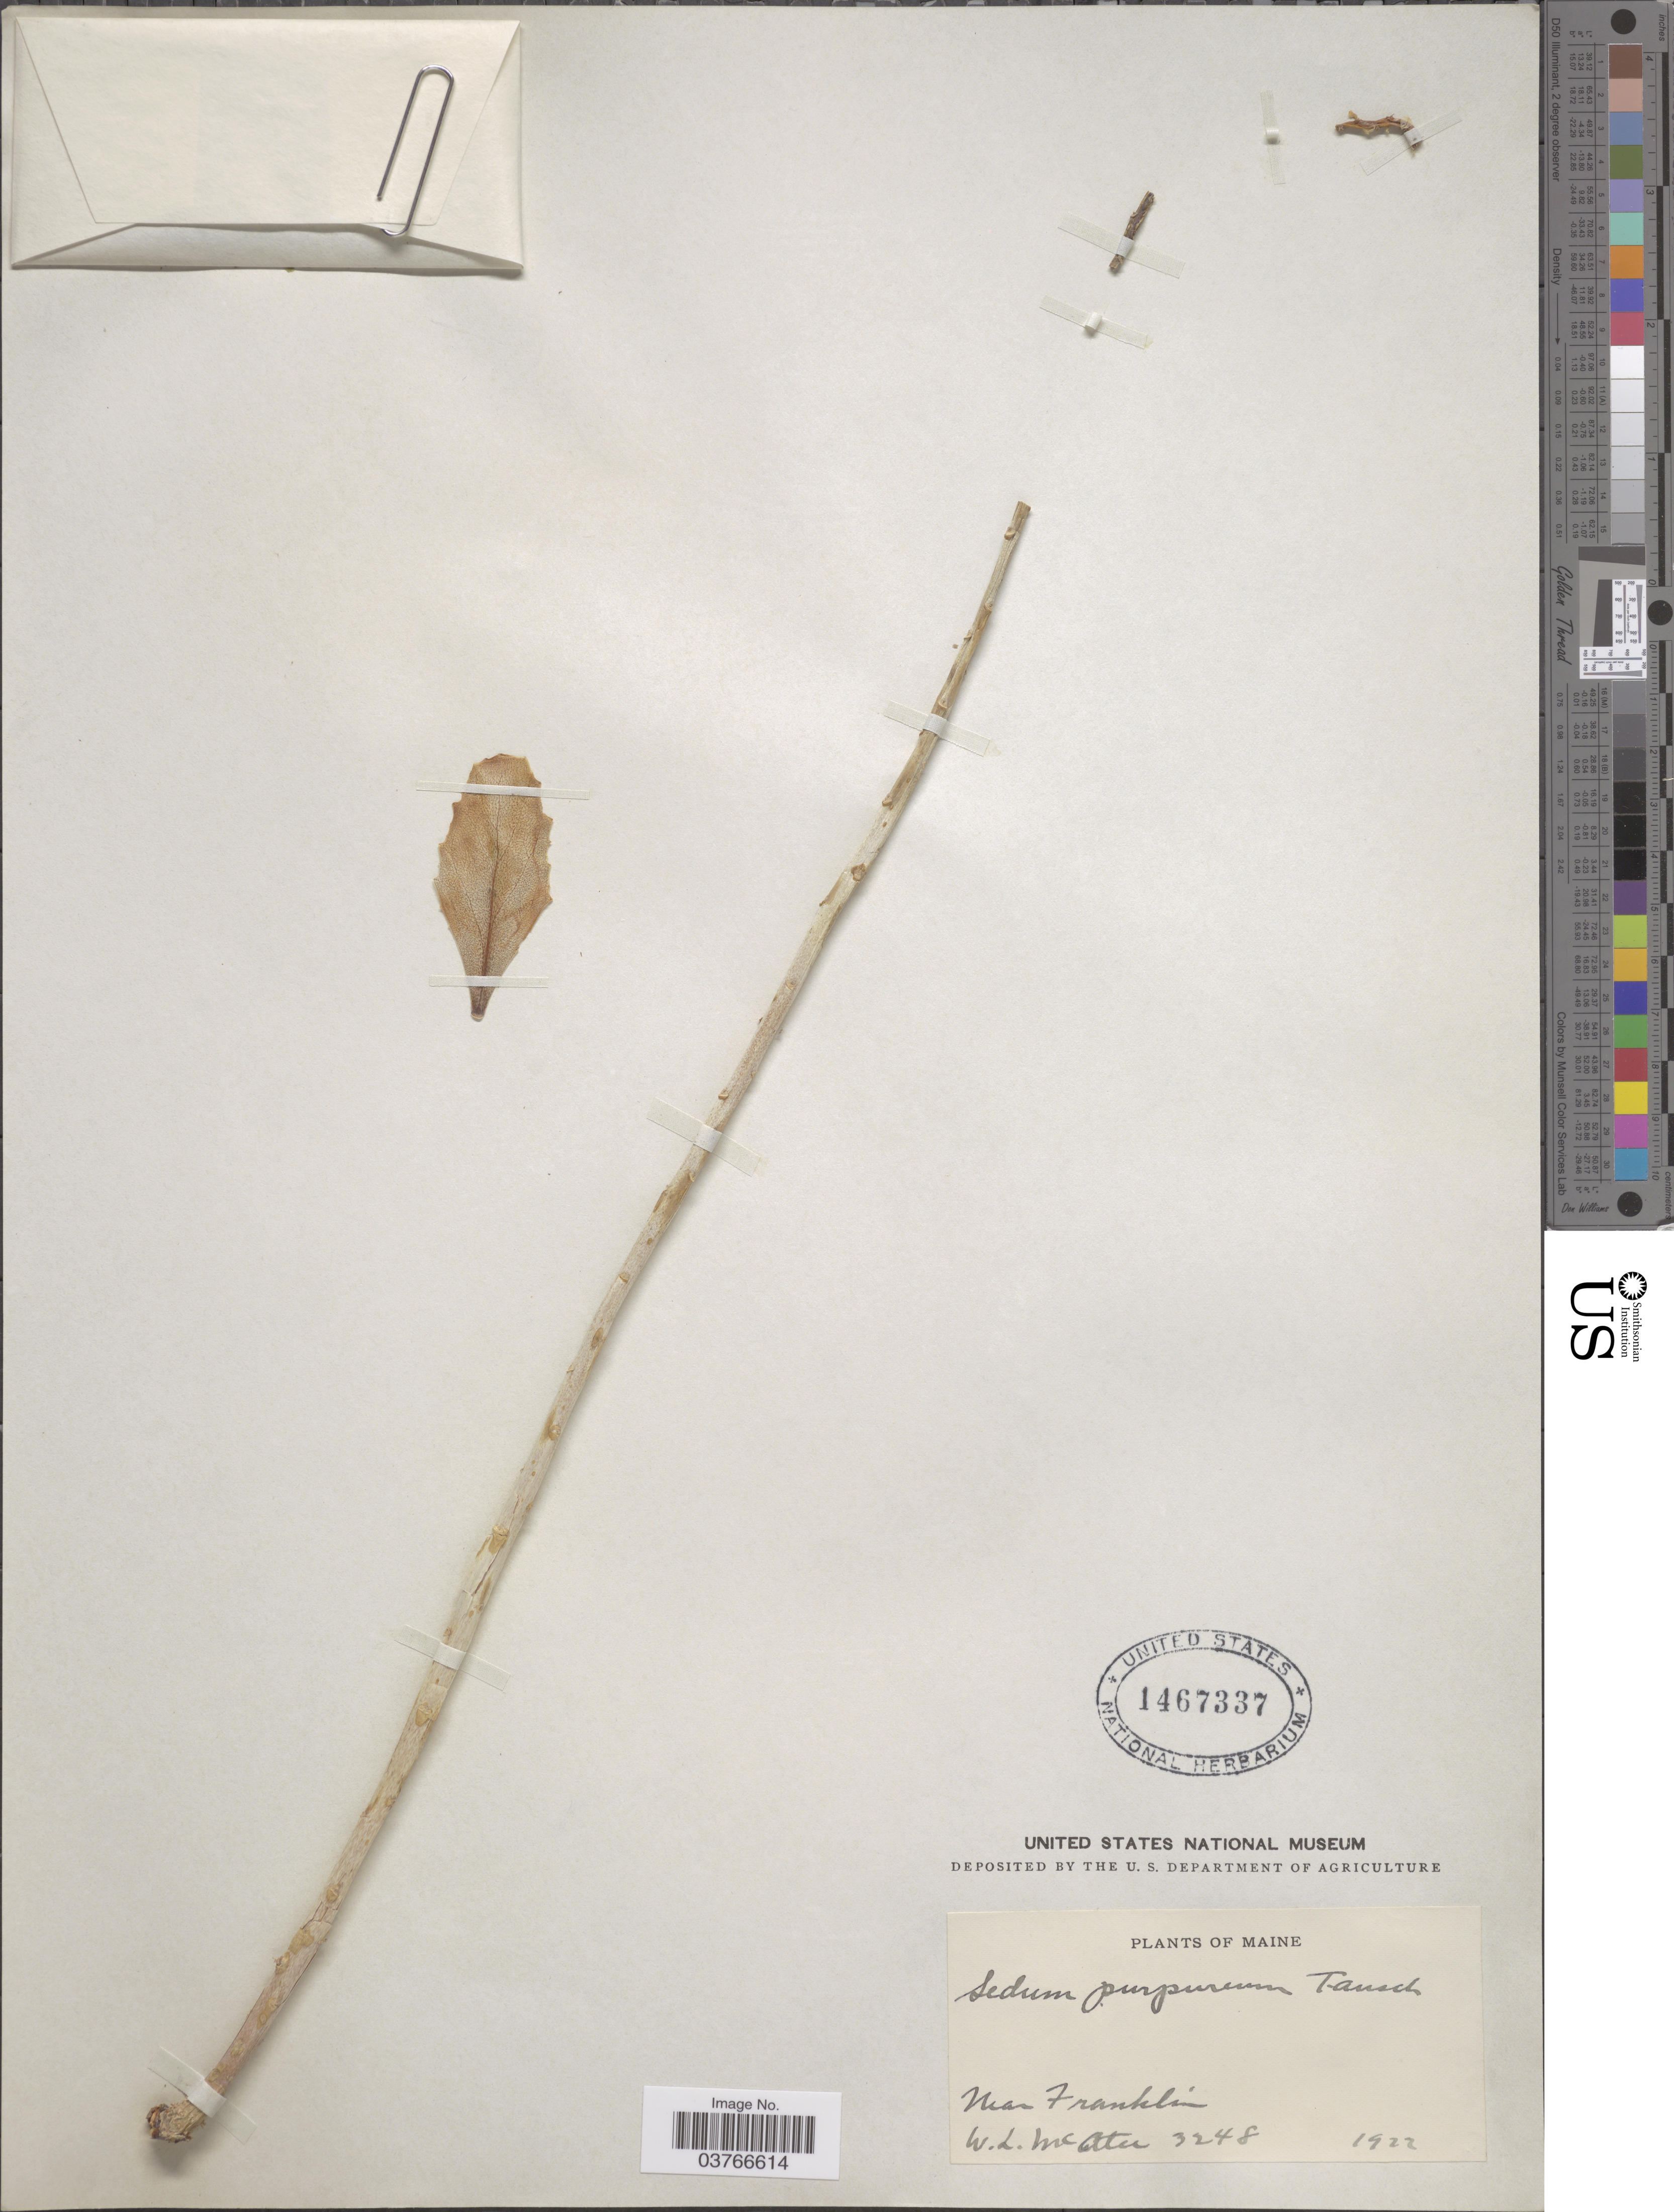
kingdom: Plantae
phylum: Tracheophyta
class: Magnoliopsida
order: Saxifragales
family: Crassulaceae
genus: Sedum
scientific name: Sedum purpureum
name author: (L.) Schult.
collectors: W. McAtee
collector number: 3248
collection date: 1922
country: United States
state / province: Maine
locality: Near Franklin.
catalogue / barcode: US 1467337